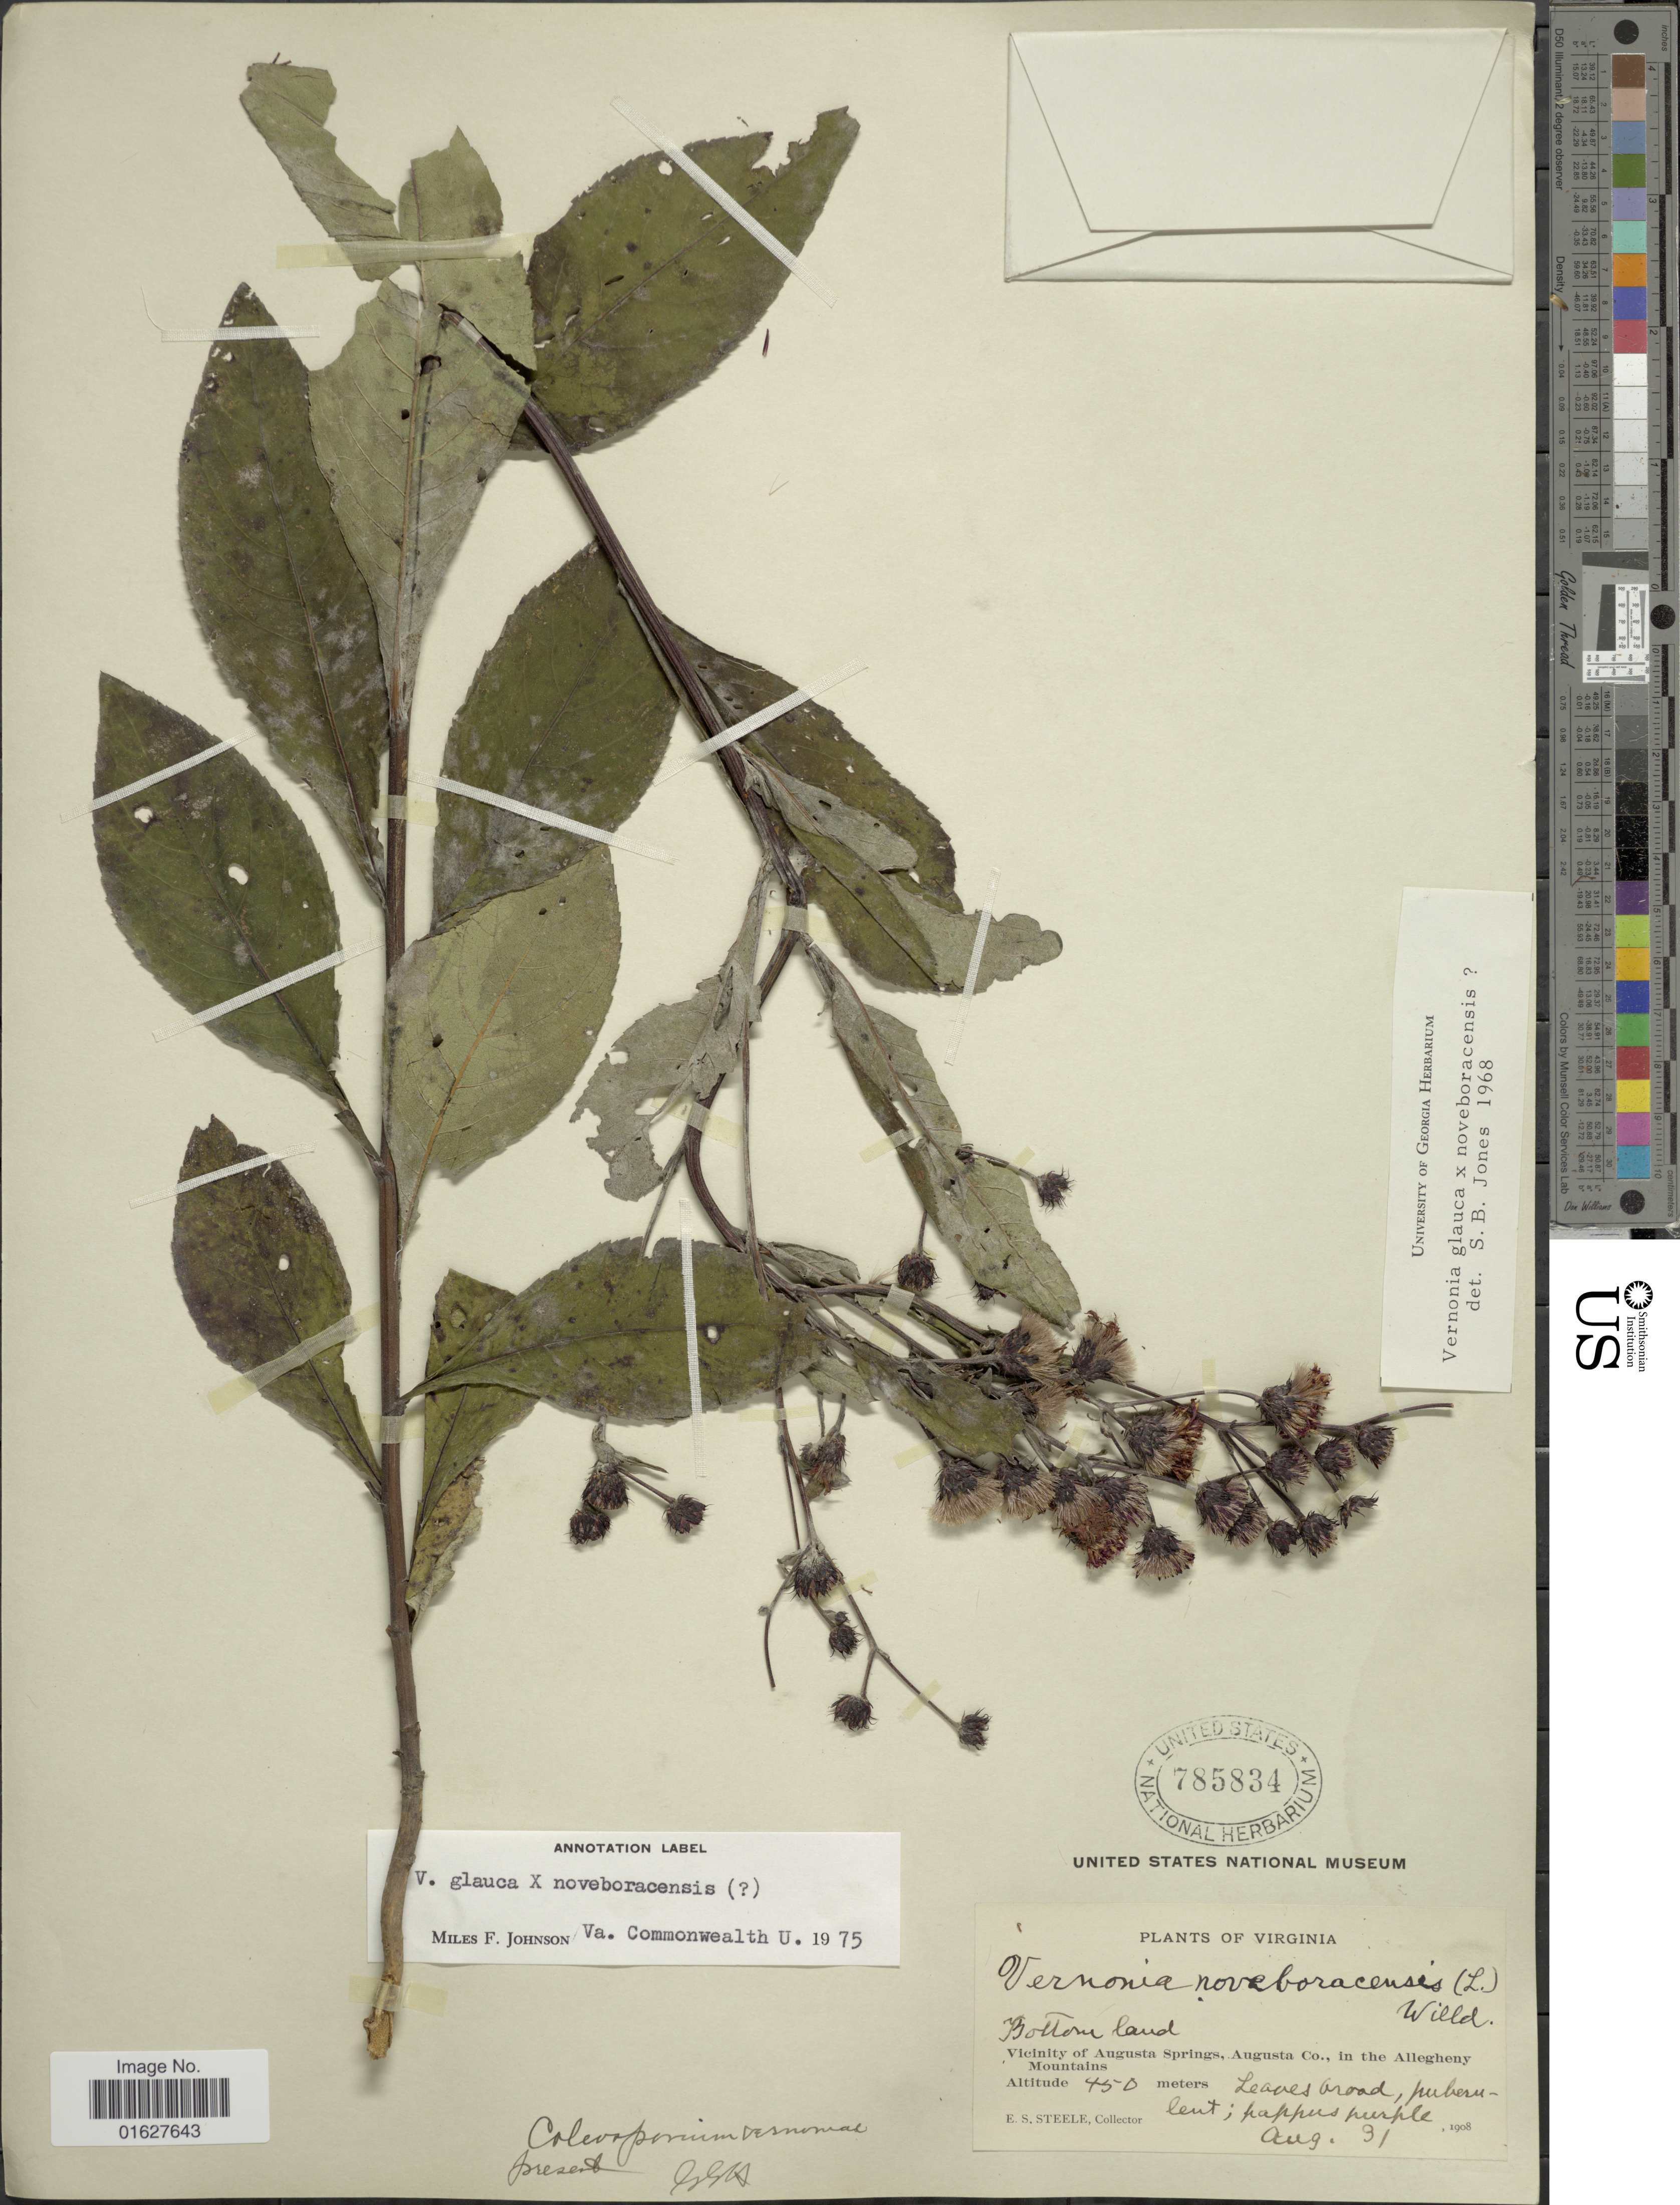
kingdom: Plantae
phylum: Tracheophyta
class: Magnoliopsida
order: Asterales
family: Asteraceae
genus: Vernonia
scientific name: Vernonia noveboracensis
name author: (L.) Michx.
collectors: E. Steele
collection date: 1908-08-31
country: United States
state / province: Virginia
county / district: Augusta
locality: Bottom land. Vicinity of Augusta Springs, Augusta Co., in the Allegheny Mountains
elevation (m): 450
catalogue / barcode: US 785834